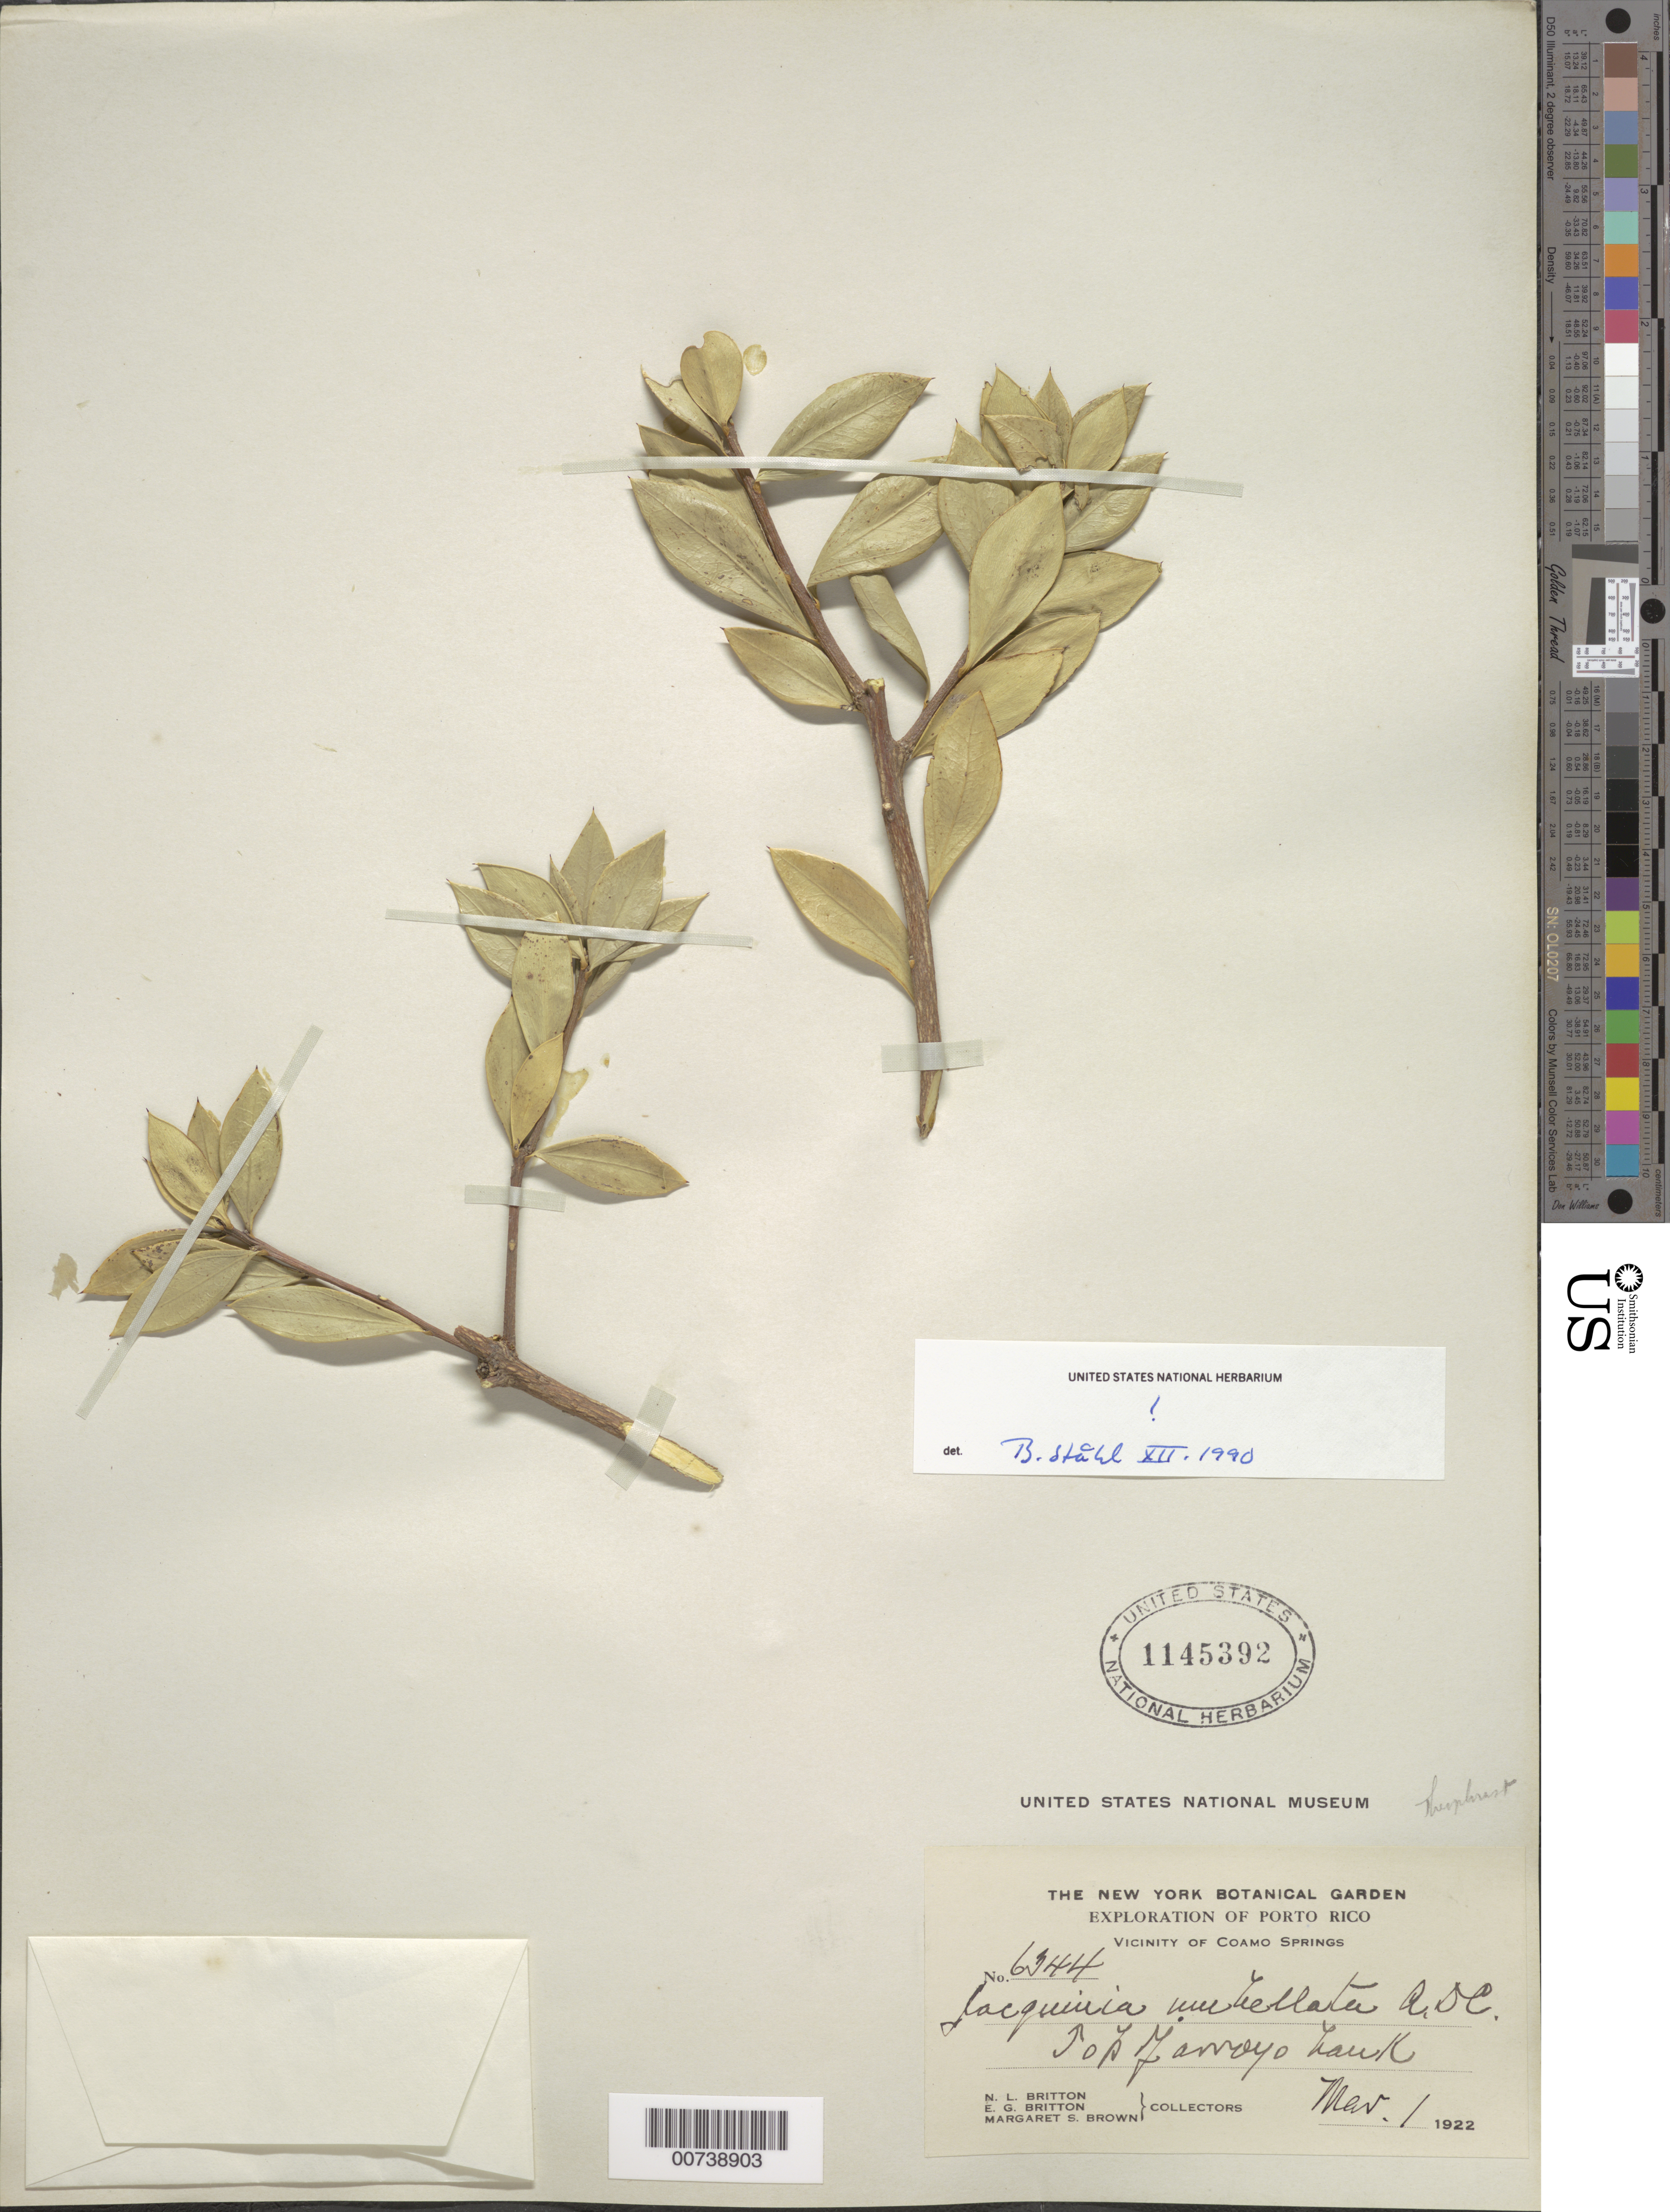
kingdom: Plantae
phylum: Tracheophyta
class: Magnoliopsida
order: Ericales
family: Primulaceae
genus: Jacquinia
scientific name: Jacquinia umbellata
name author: A. DC.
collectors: N. Britton, E. G. Britton & M. S. Brown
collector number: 6344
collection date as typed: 01 Mar 1922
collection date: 1922-03-01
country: Puerto Rico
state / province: Coamo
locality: Vicinity of Coamo Springs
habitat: Top of arroyo bank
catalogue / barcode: US 1145392